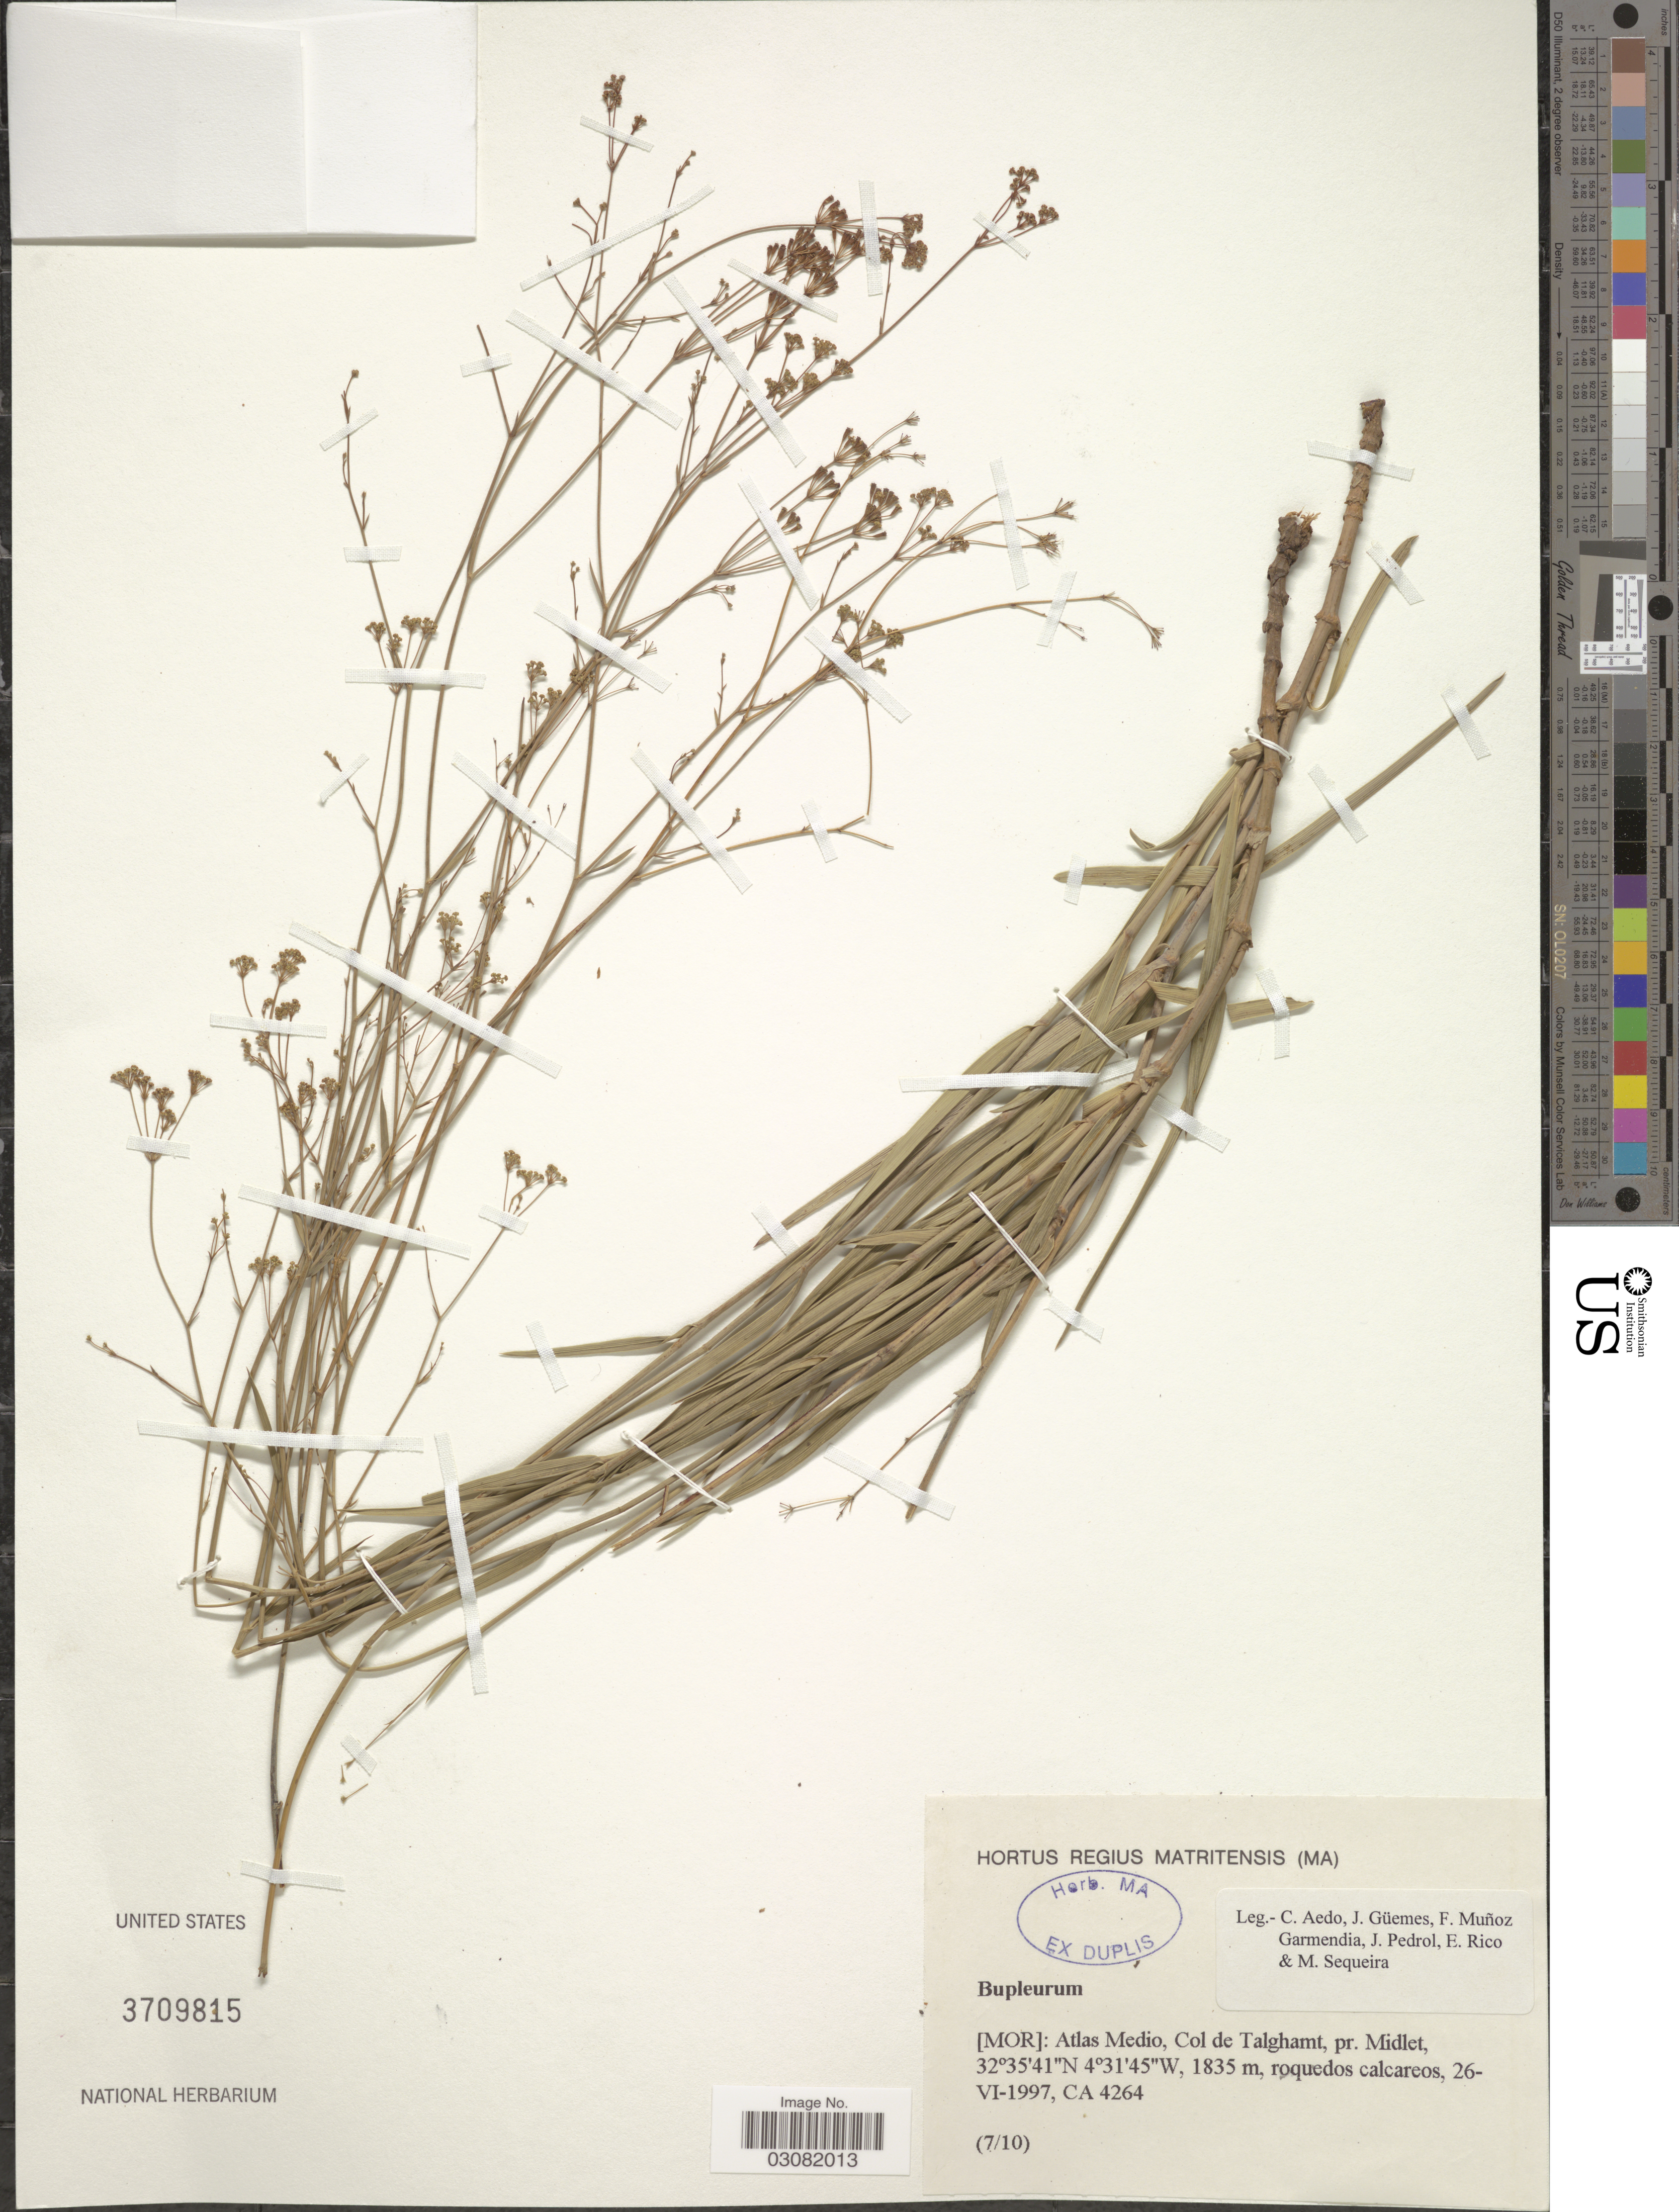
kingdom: Plantae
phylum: Tracheophyta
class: Magnoliopsida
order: Apiales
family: Apiaceae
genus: Bupleurum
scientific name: Bupleurum sp.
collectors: C. Aedo, J. Güemes, F. Muñoz Garmendia, J. Pedrol & et al.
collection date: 1997-06-26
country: Morocco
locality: [MOR]: Atlas Medio, Col de Talghamt, pr. Midlet.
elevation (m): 1835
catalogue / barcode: US 3709815